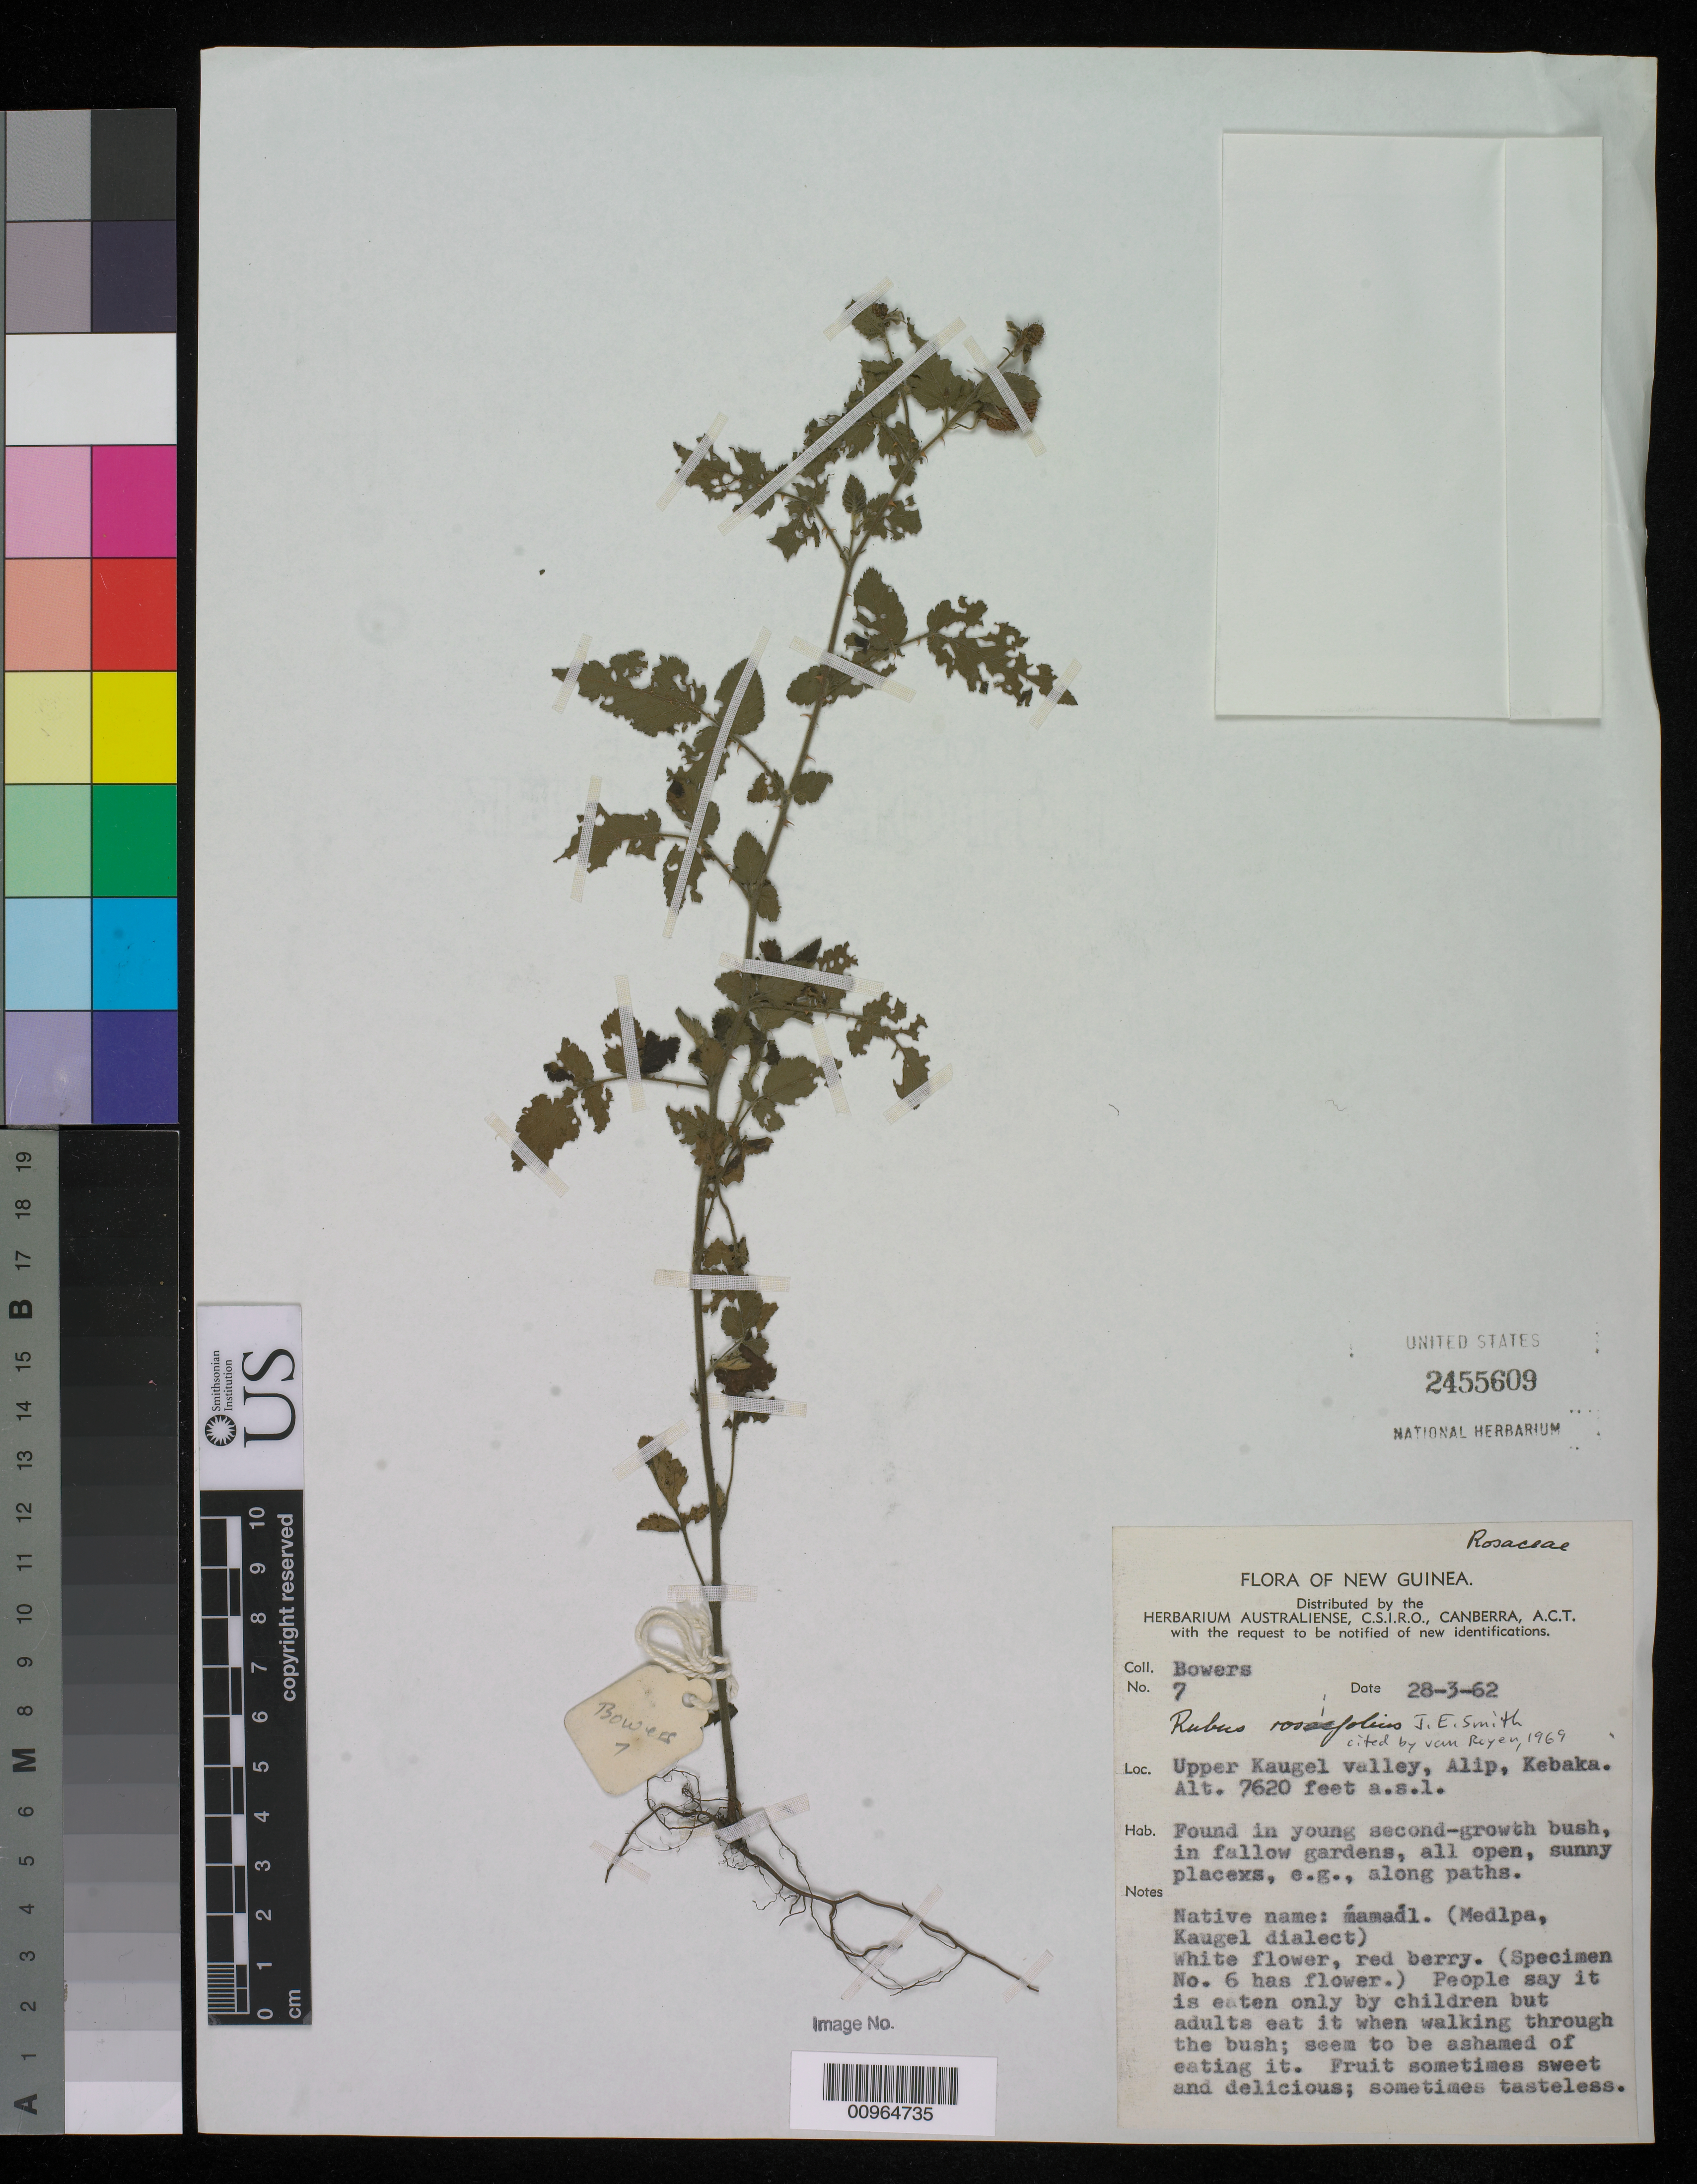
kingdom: Plantae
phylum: Tracheophyta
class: Magnoliopsida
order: Rosales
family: Rosaceae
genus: Rubus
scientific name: Rubus rosifolius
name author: Sm.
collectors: N. Bowers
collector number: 7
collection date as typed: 28 Mar 1962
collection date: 1962-03-28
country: Papua New Guinea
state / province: Western Highlands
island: New Guinea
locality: Upper Kauget valley, Alip, Kebaka.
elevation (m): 2323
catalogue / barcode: US 2455609